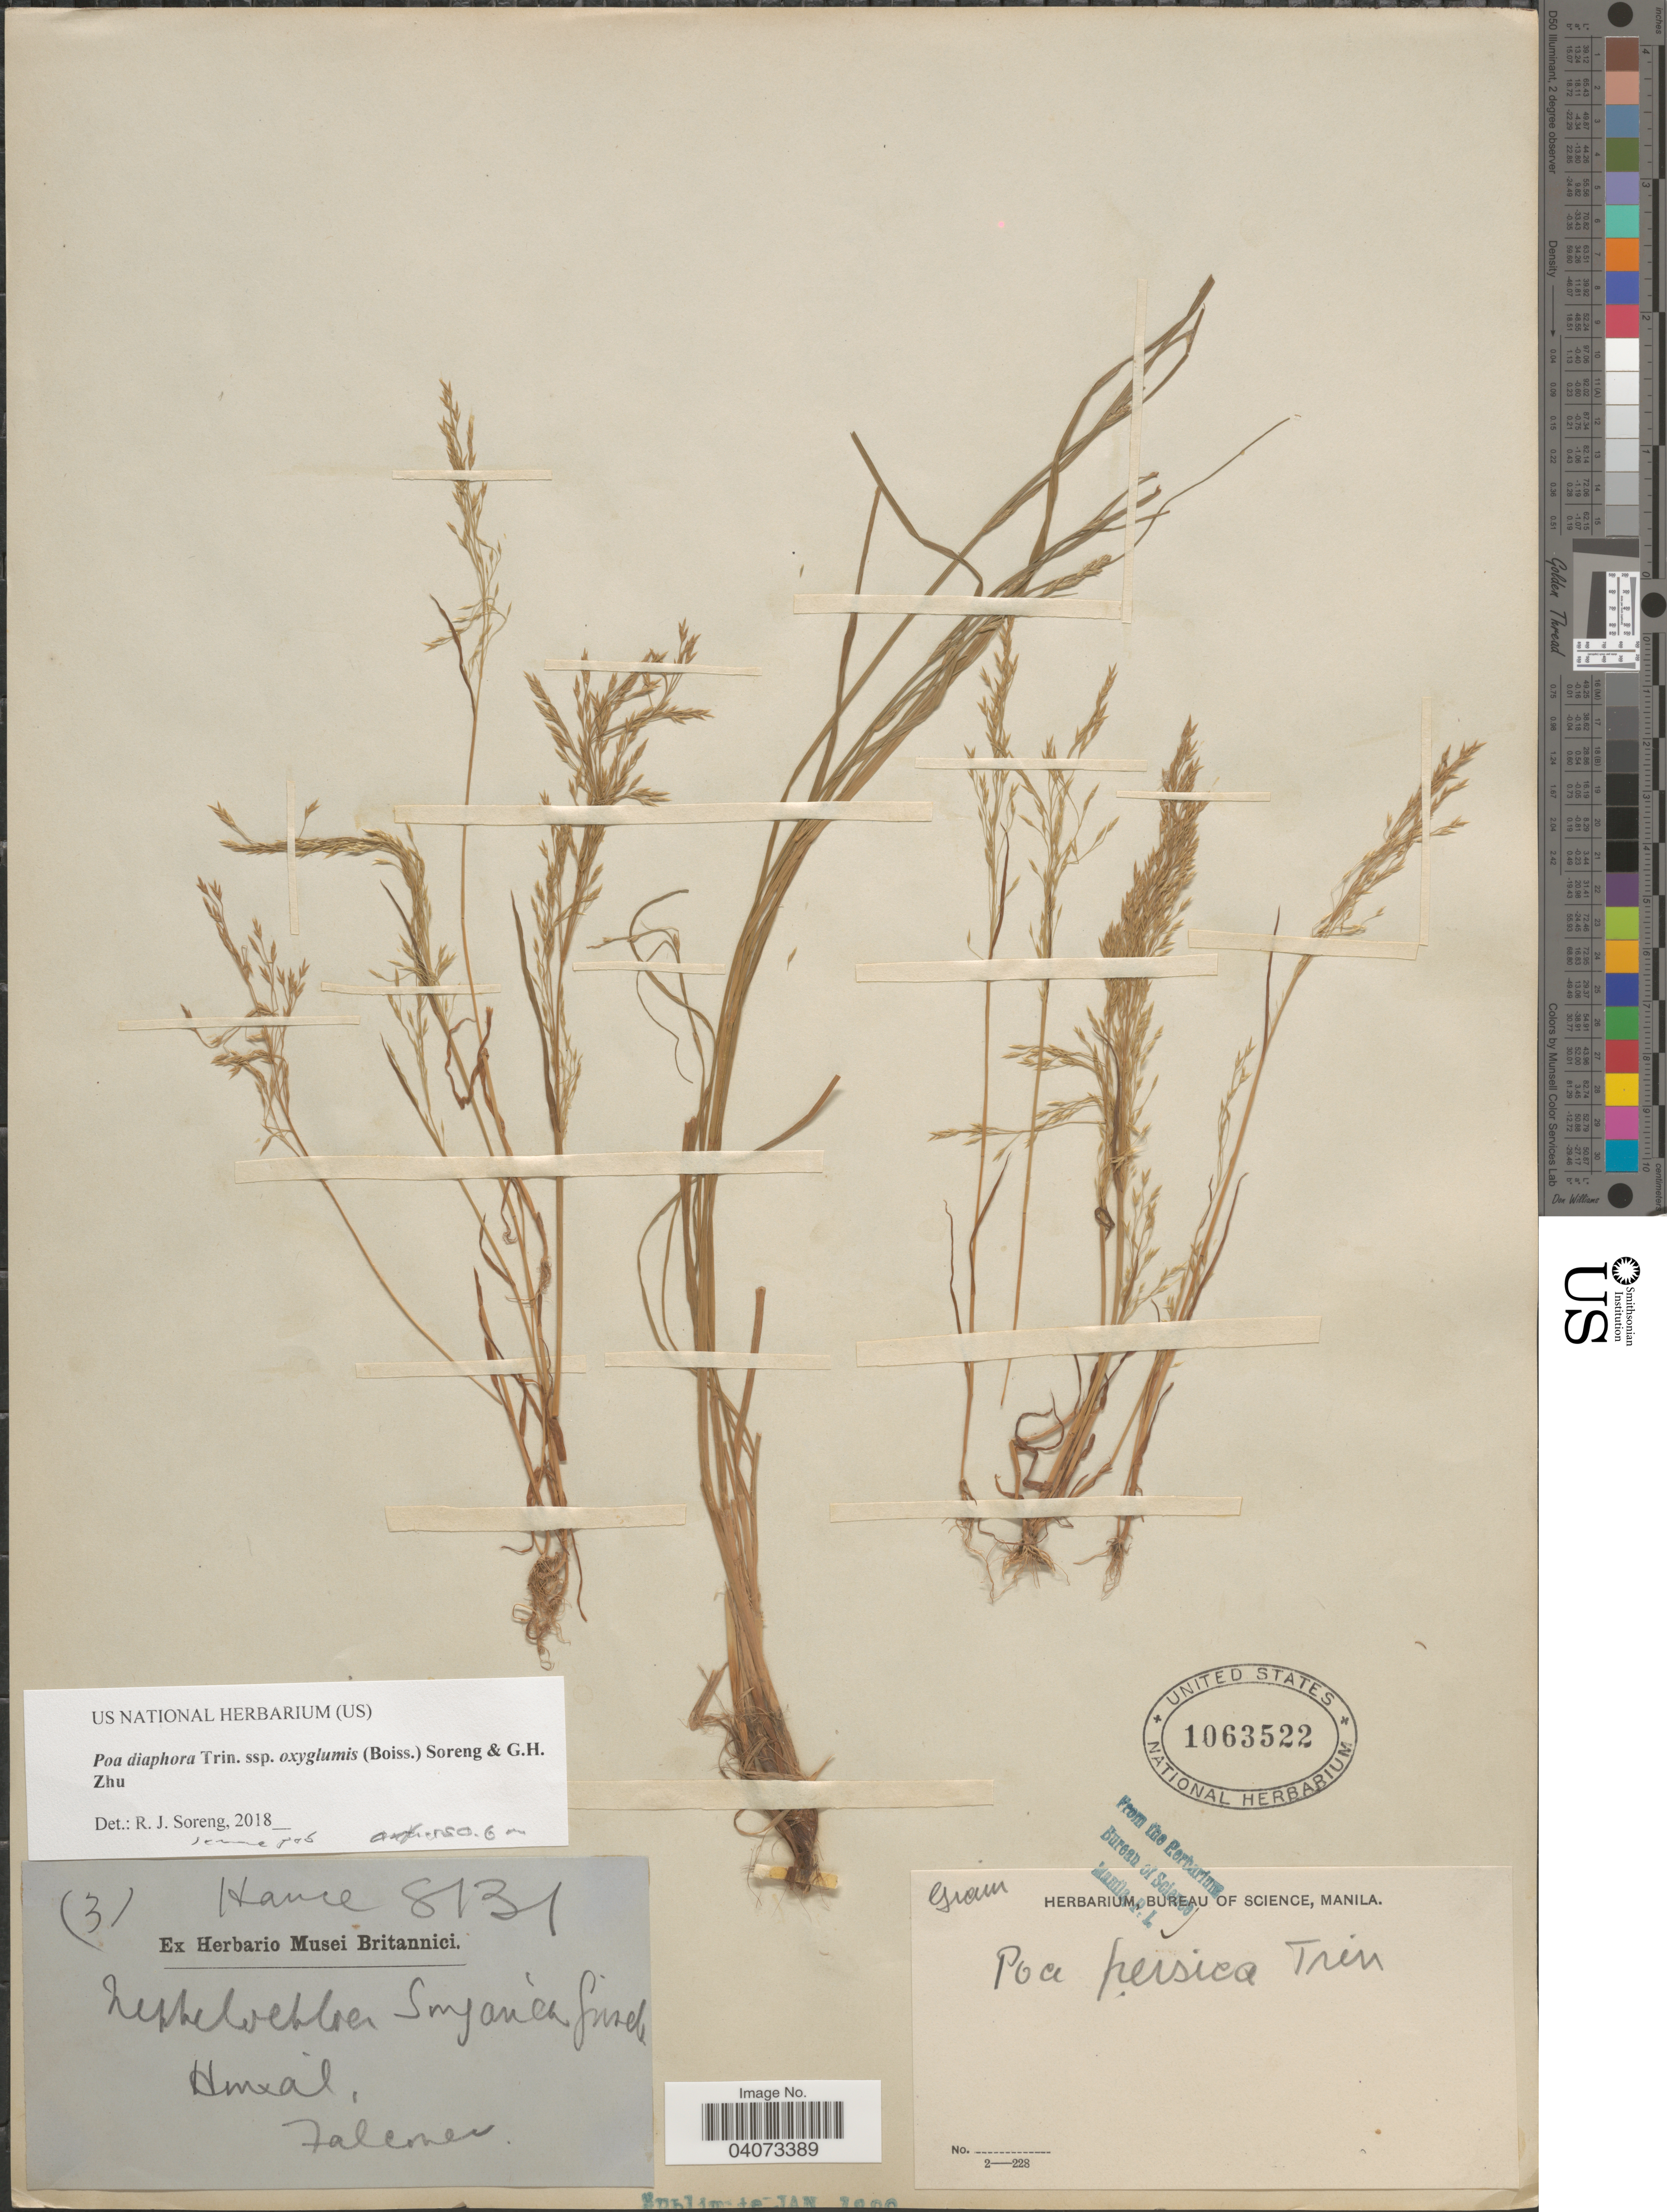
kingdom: Plantae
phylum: Tracheophyta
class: Liliopsida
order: Poales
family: Poaceae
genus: Poa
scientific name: Poa diaphora subsp. oxyglumis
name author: (Boiss.) Soreng & G.H. Zhu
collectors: Hance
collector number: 8131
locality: HUixal, Falcones.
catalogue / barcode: US 1063522